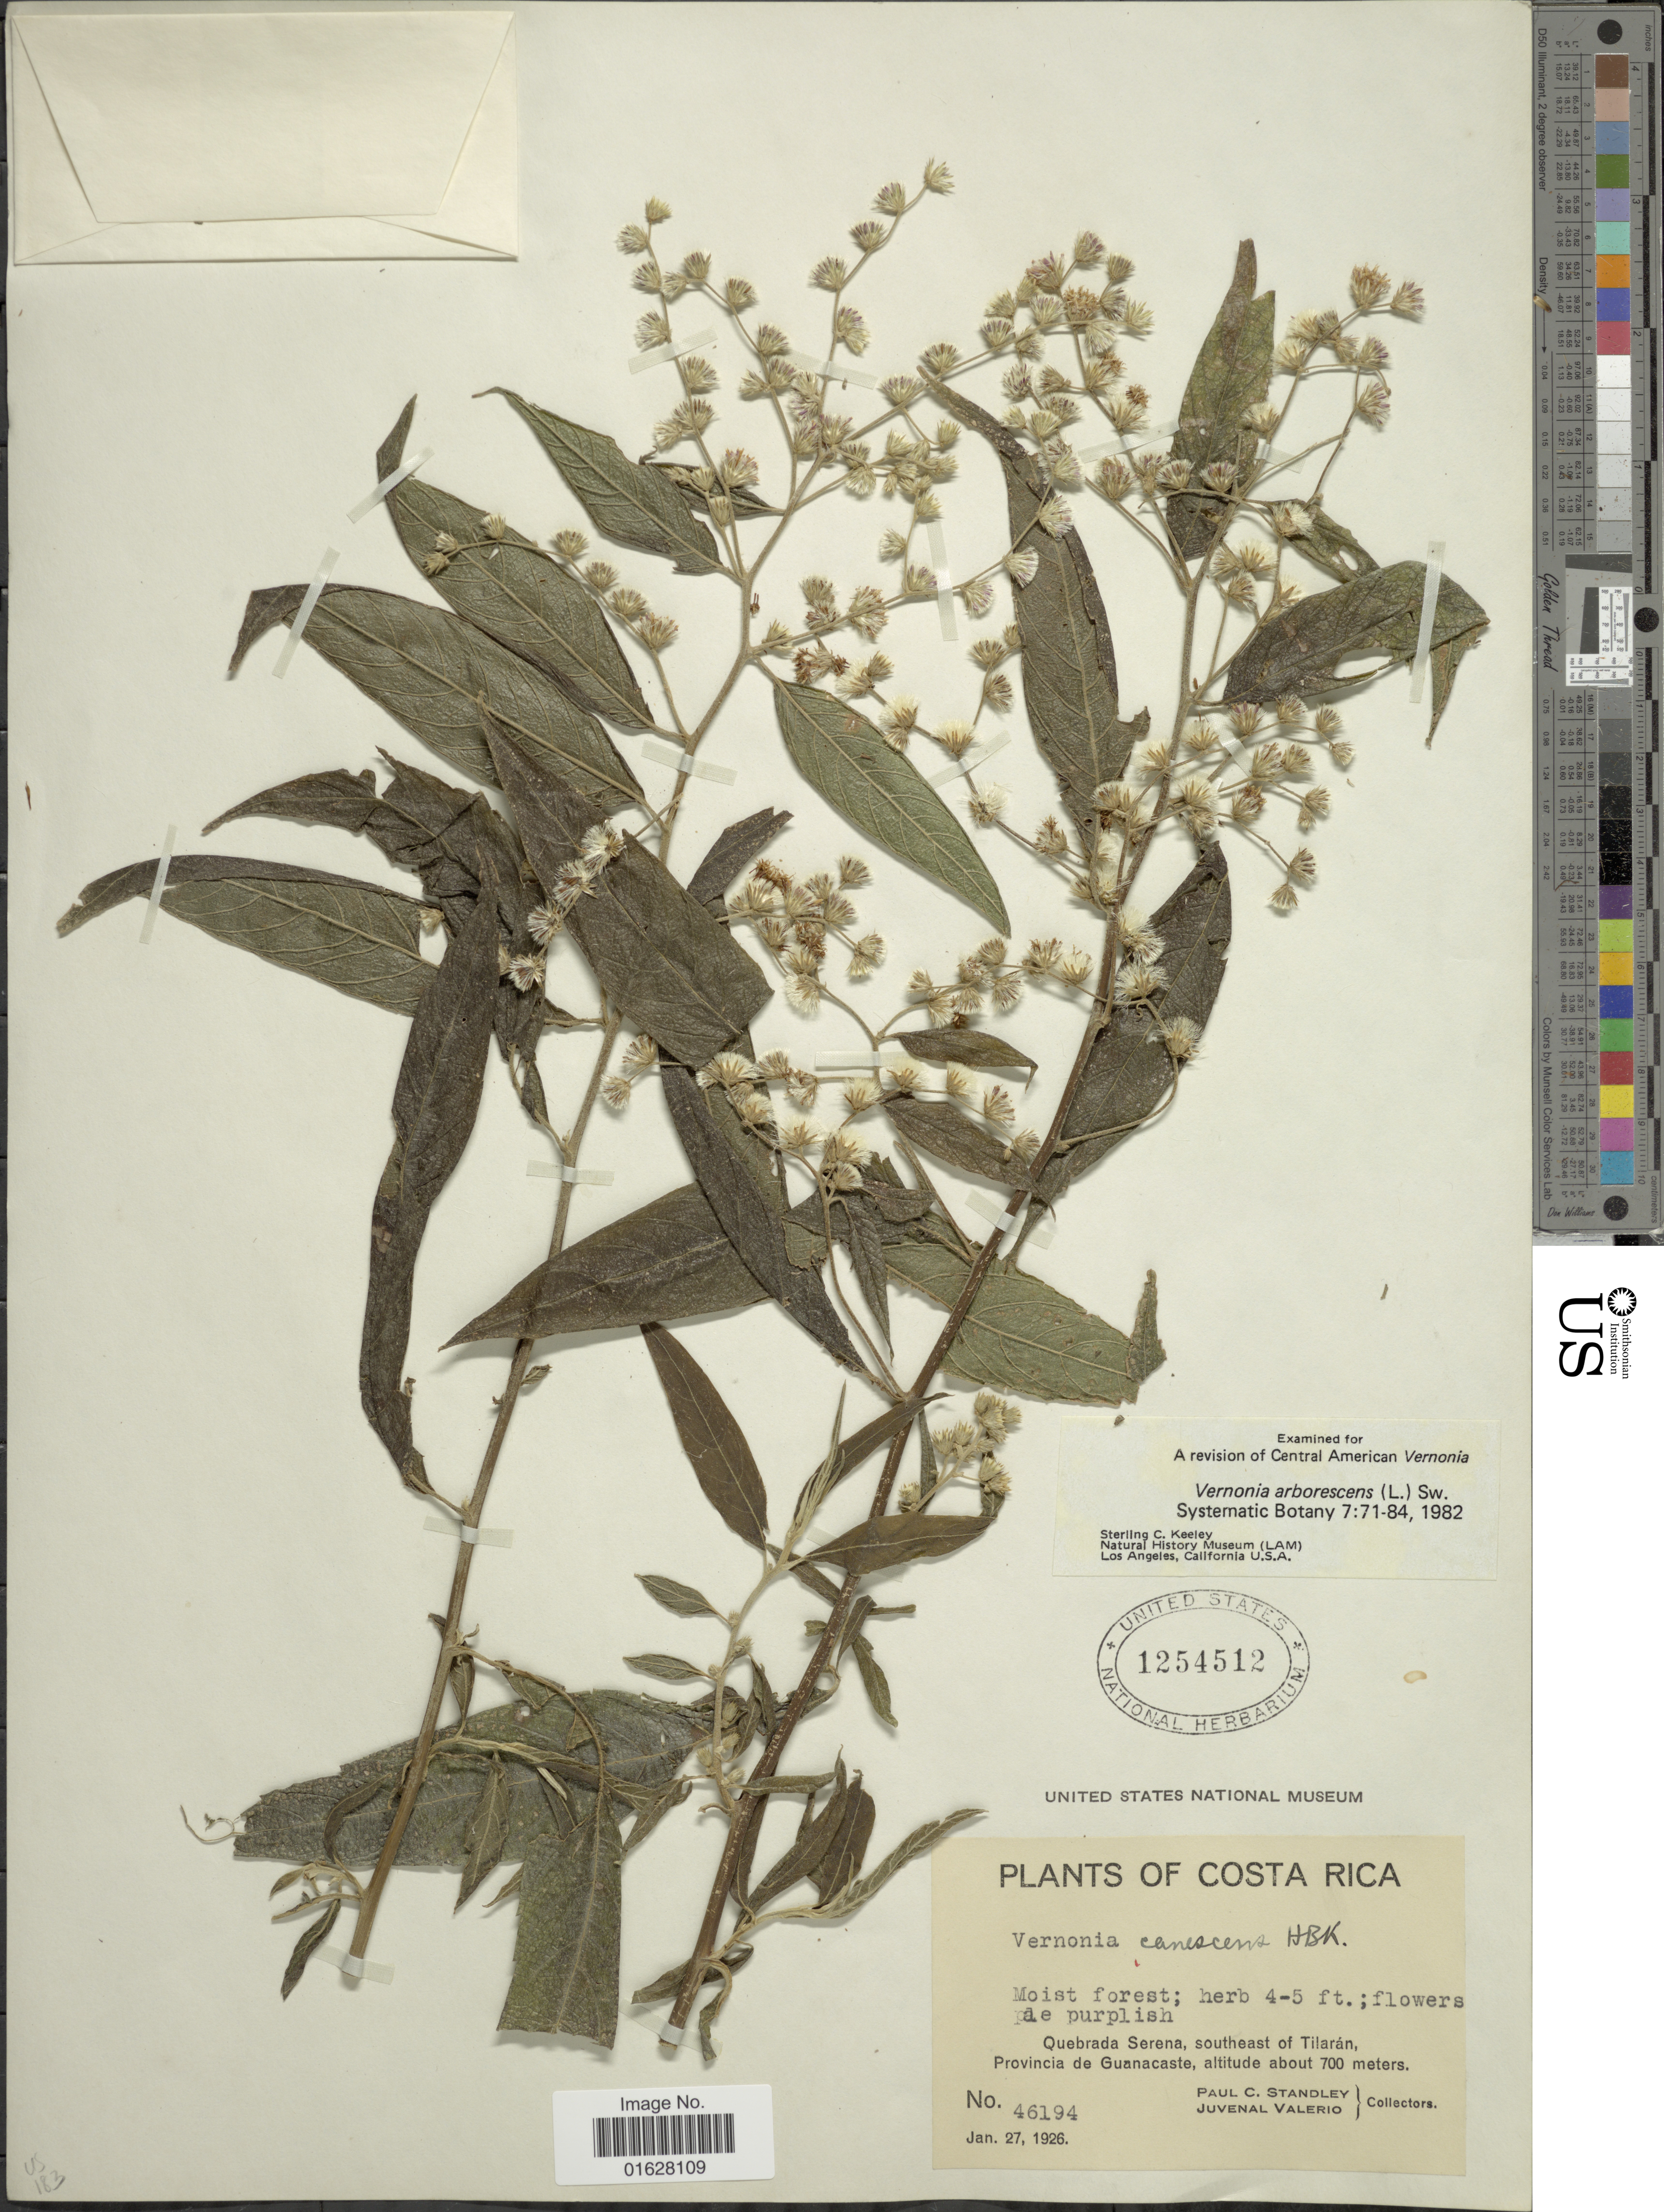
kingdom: Plantae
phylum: Tracheophyta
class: Magnoliopsida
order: Asterales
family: Asteraceae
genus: Lepidaploa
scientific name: Lepidaploa canescens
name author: (Kunth) H. Rob.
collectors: P. C. Standley & J. Valerio R.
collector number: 46194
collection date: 1926-01-27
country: Costa Rica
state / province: Guanacaste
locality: Costa Rica, Moist forest. Quebrada Serena, south east of Tilaran, Provincia de Guanacaste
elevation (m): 700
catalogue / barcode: US 1254512